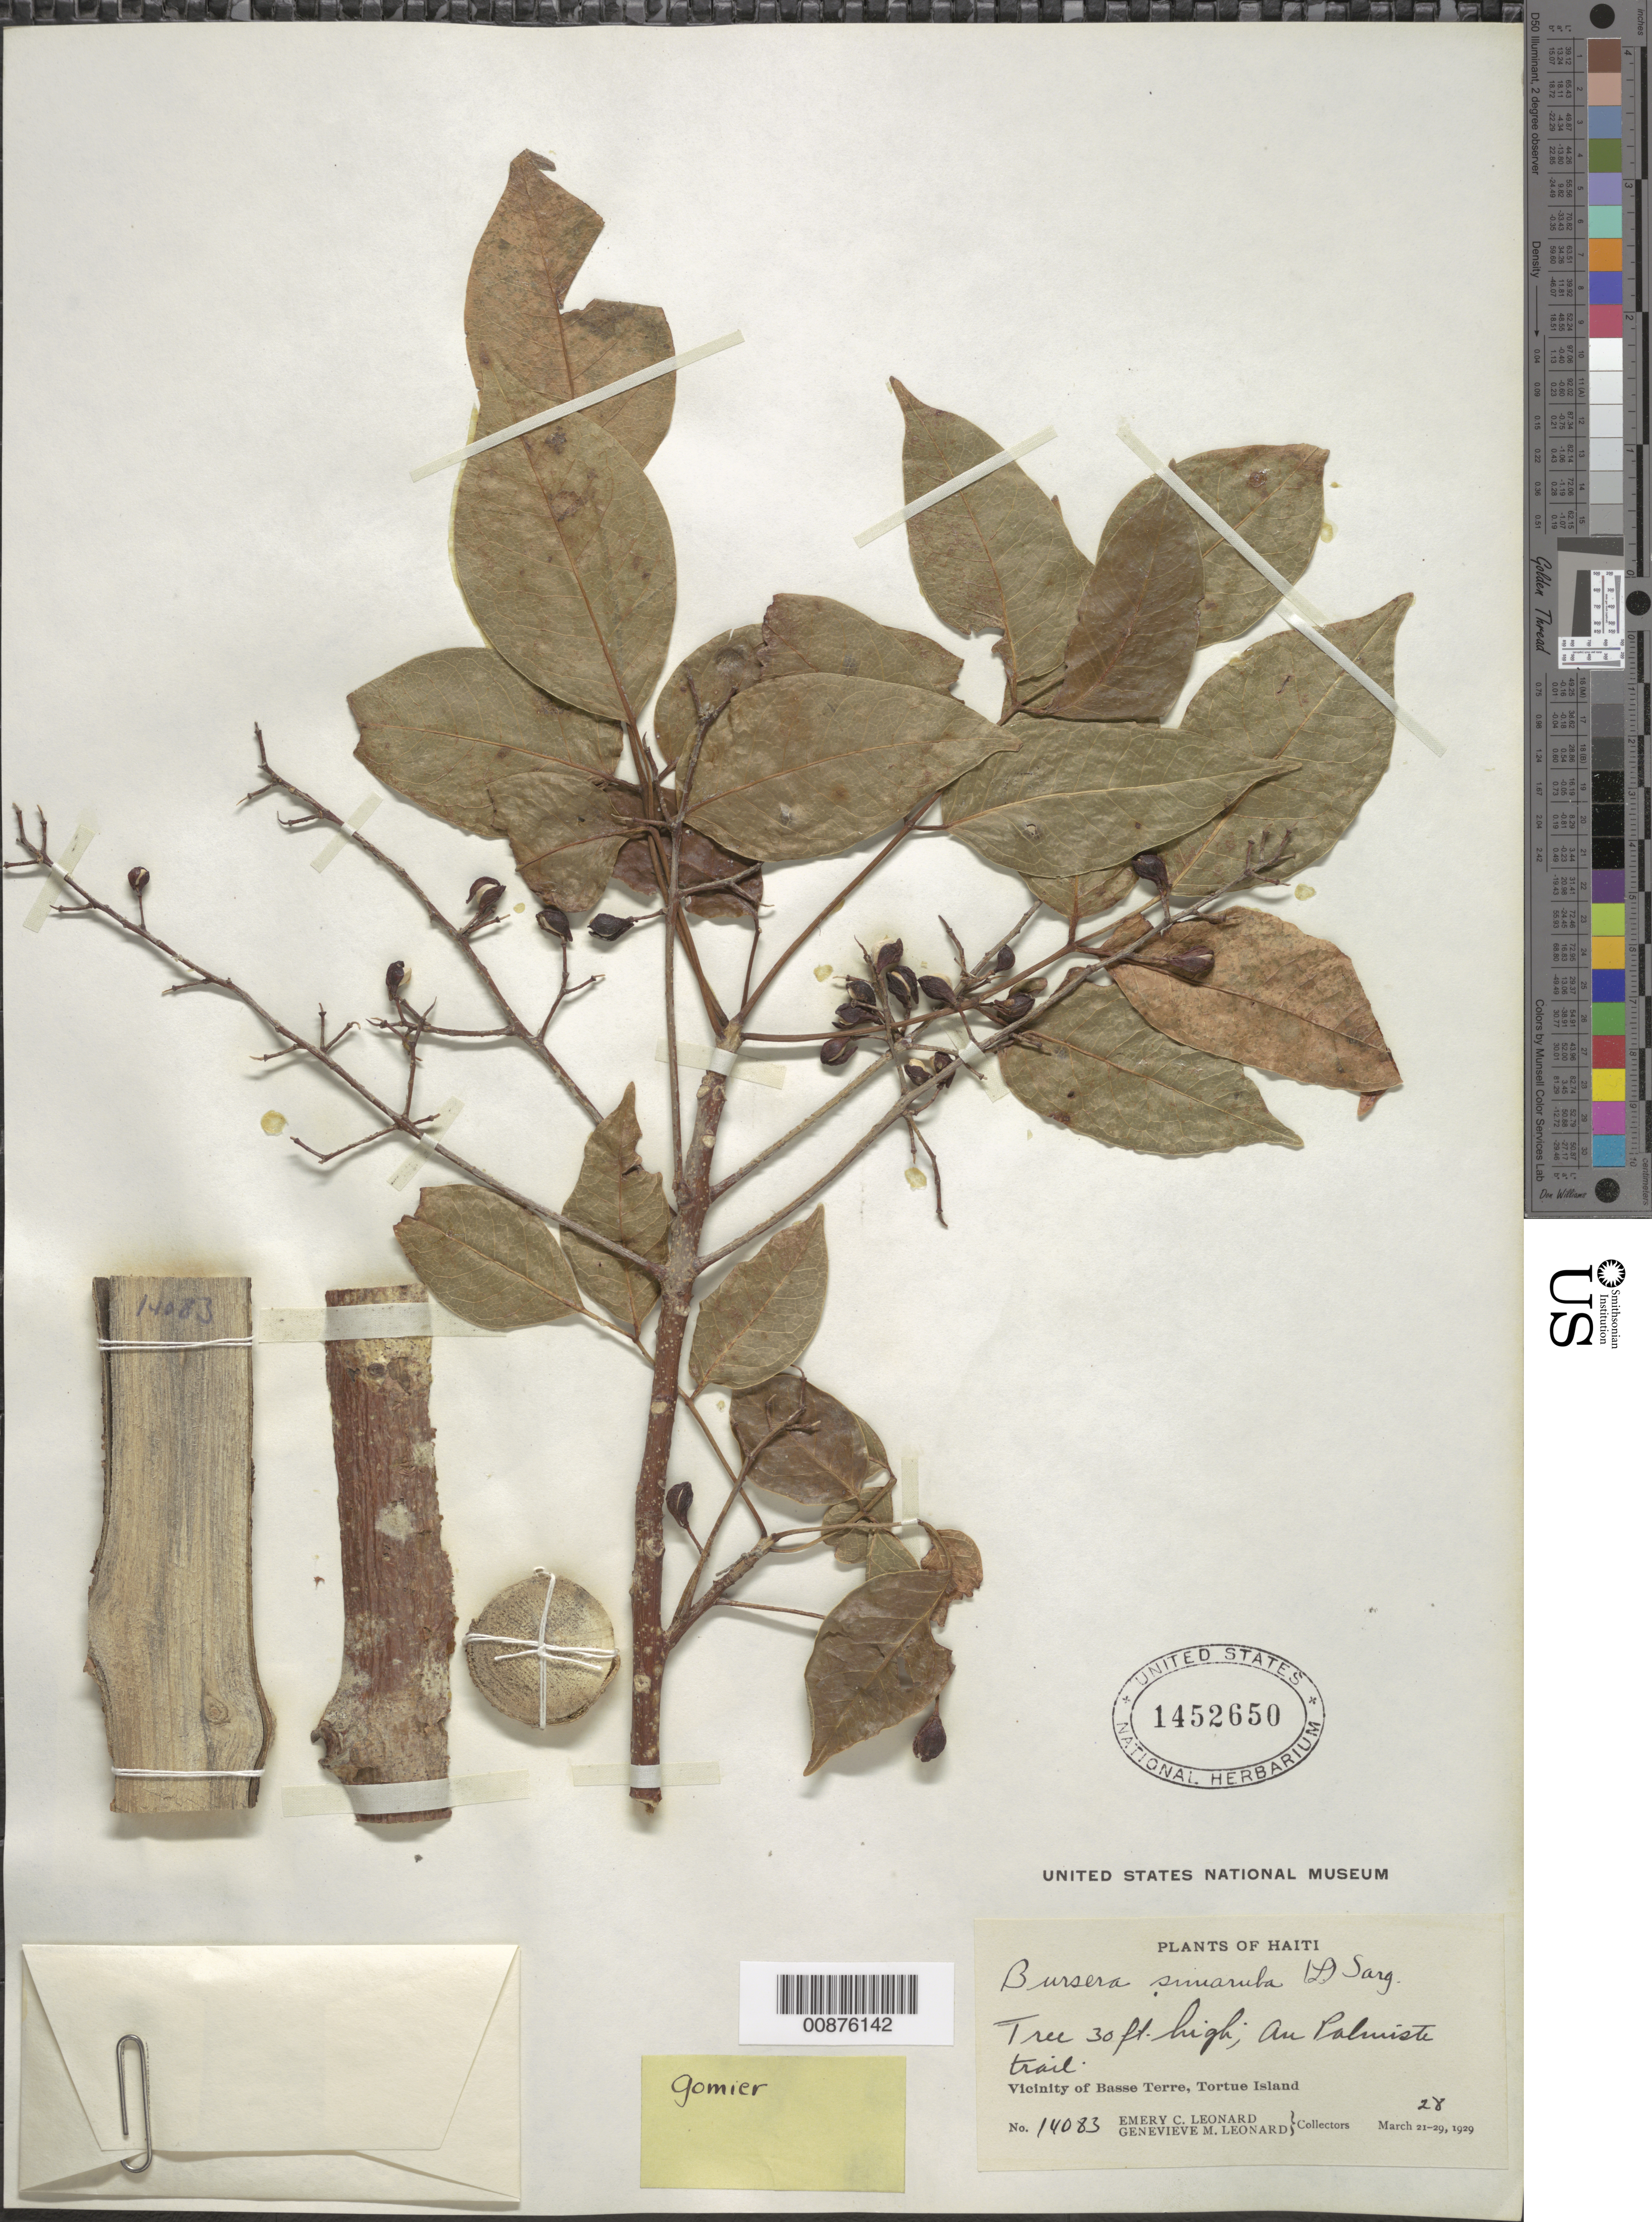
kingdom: Plantae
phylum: Tracheophyta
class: Magnoliopsida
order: Sapindales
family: Burseraceae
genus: Bursera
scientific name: Bursera simaruba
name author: (L.) Sarg.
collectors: E. C. Leonard & G. M. Leonard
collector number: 14083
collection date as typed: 28 Mar 1929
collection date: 1929-03-28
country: Haiti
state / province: Nord-Ouest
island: Île de la Tortue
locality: Vicinity of Basse terre, Au Paliniste trail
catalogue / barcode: US 1452650